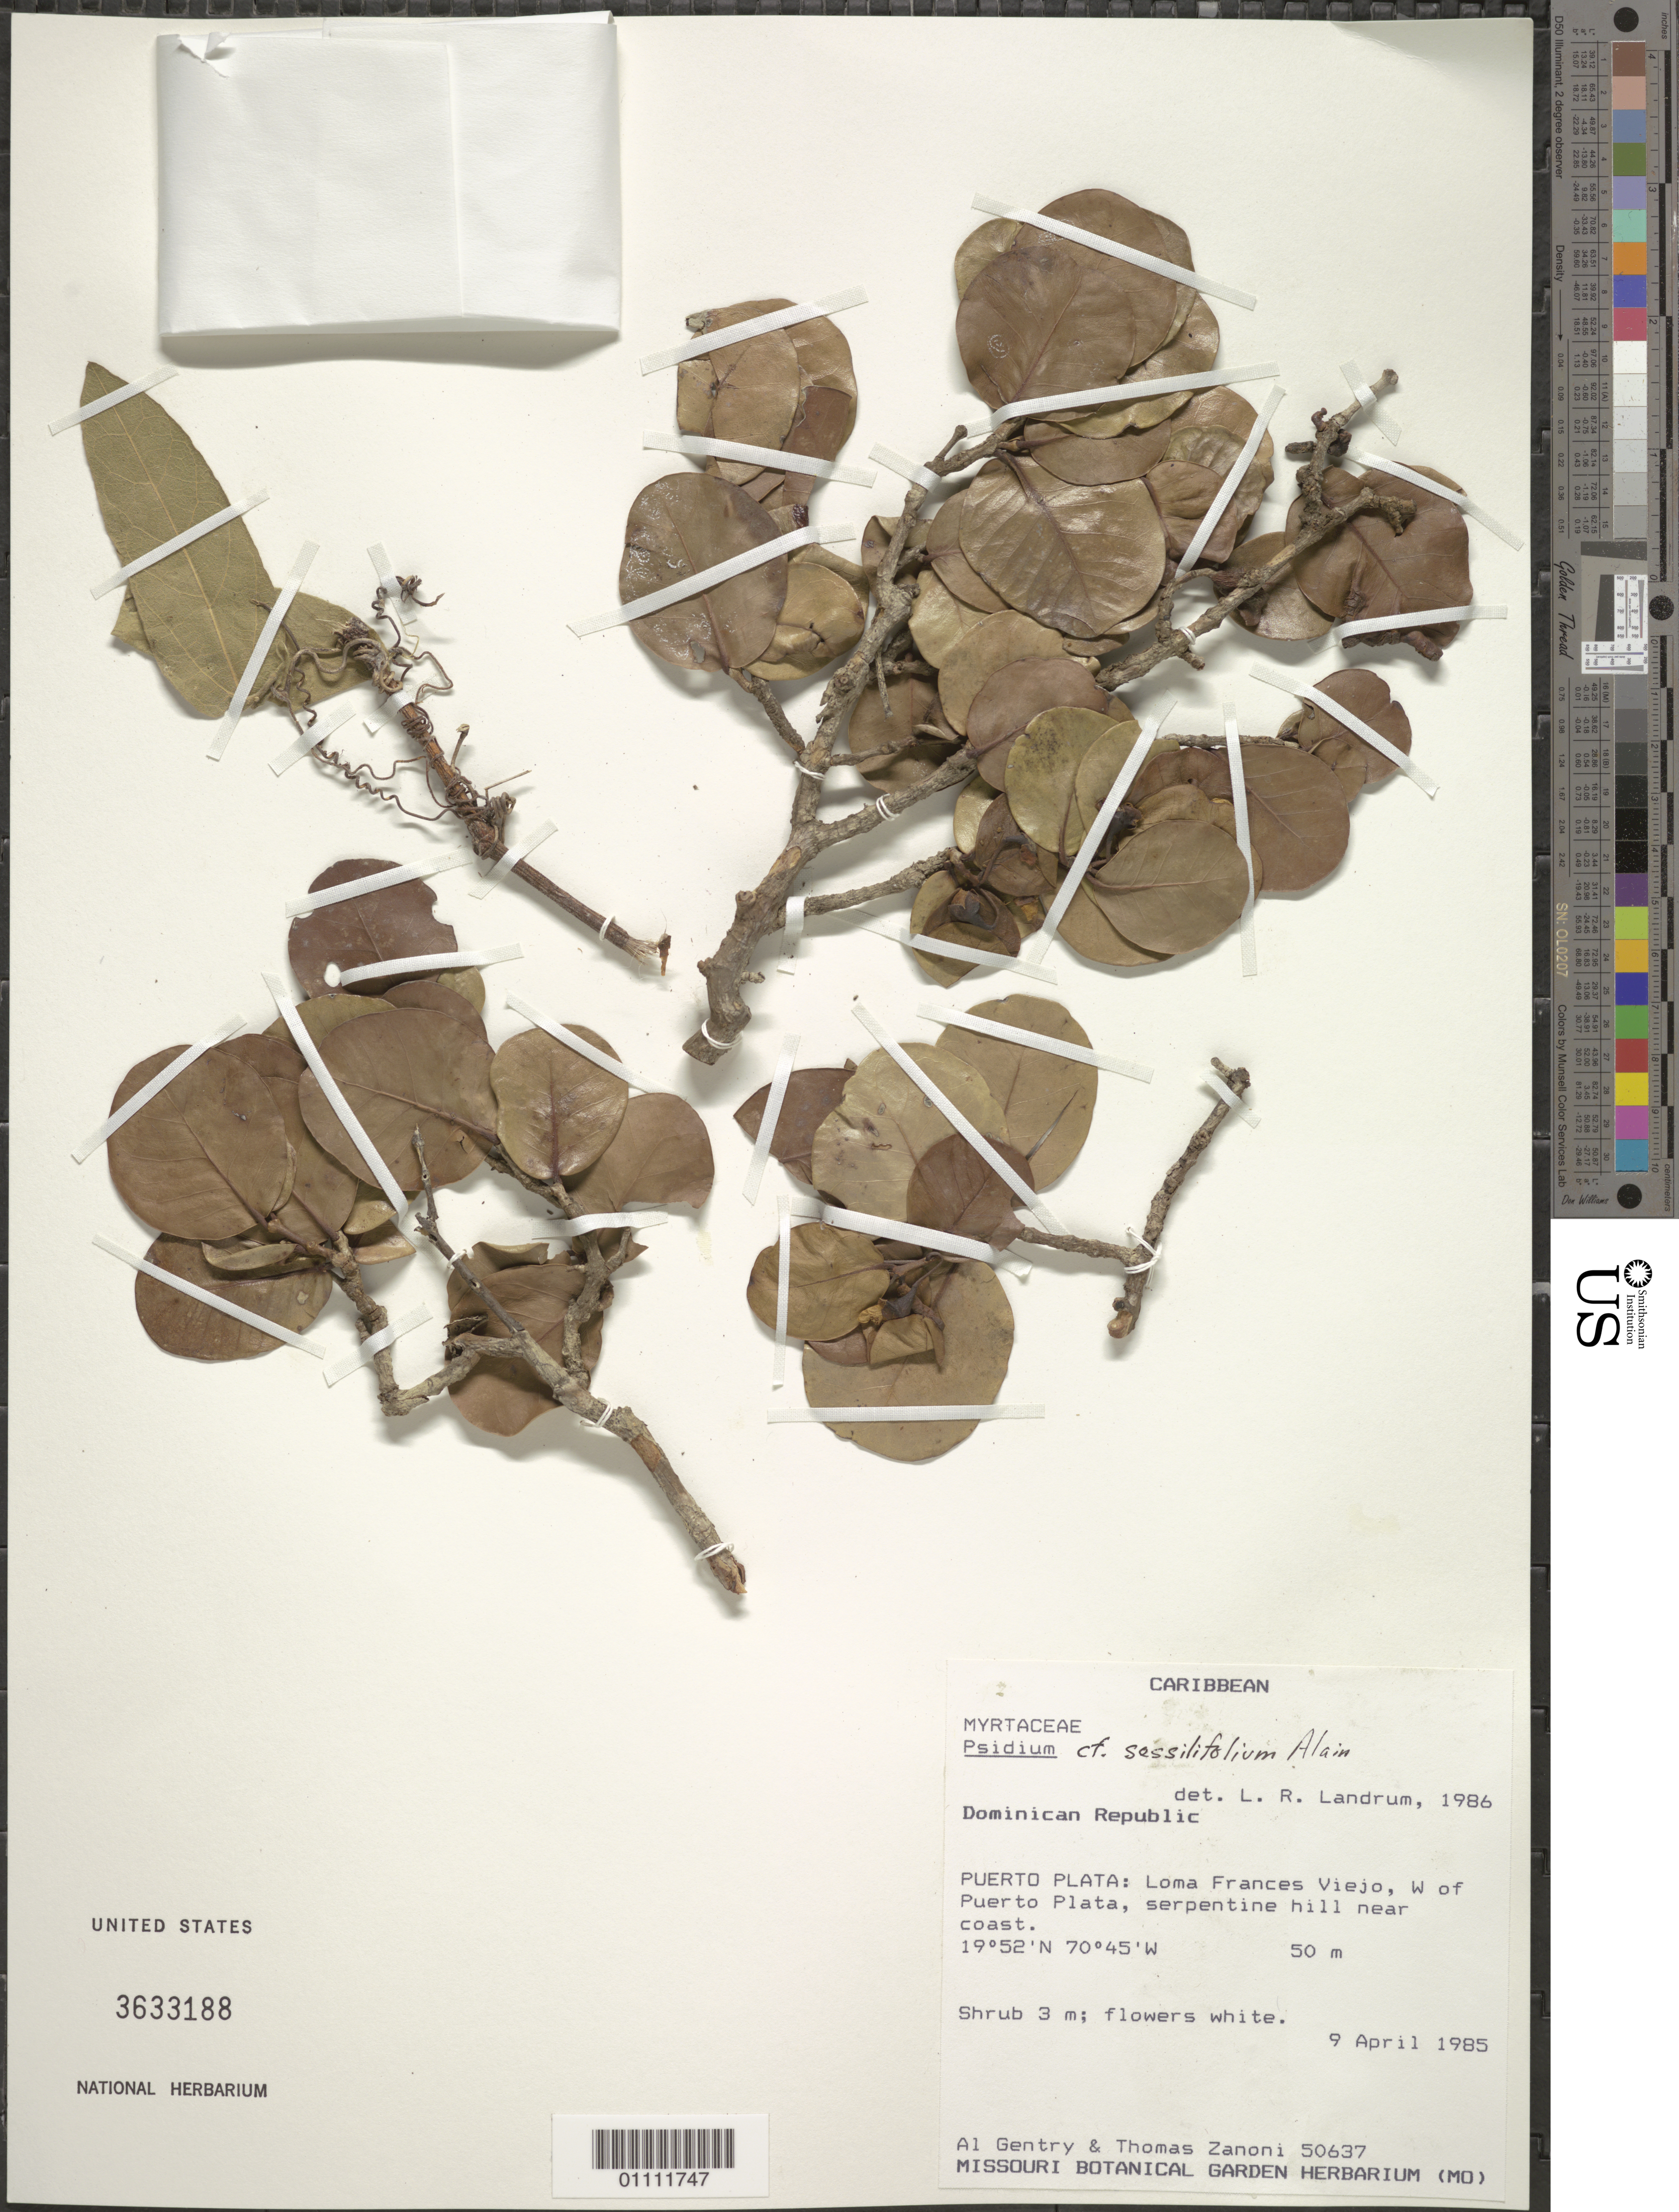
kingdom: Plantae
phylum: Tracheophyta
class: Magnoliopsida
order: Myrtales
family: Myrtaceae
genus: Psidium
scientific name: Psidium sessilifolium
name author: Alain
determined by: Strong, M. T., (US), Smithsonian Institution - National Museum of Natural History (UNITED STATES)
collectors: A. H. Gentry & T. A. Zanoni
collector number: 50637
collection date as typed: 09 Apr 1985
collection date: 1985-04-09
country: Dominican Republic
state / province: Puerto Plata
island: Hispaniola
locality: Loma Frances Viejo, W of Puerto Plata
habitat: Serpentine hill near coast.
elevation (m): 50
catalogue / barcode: US 3633188